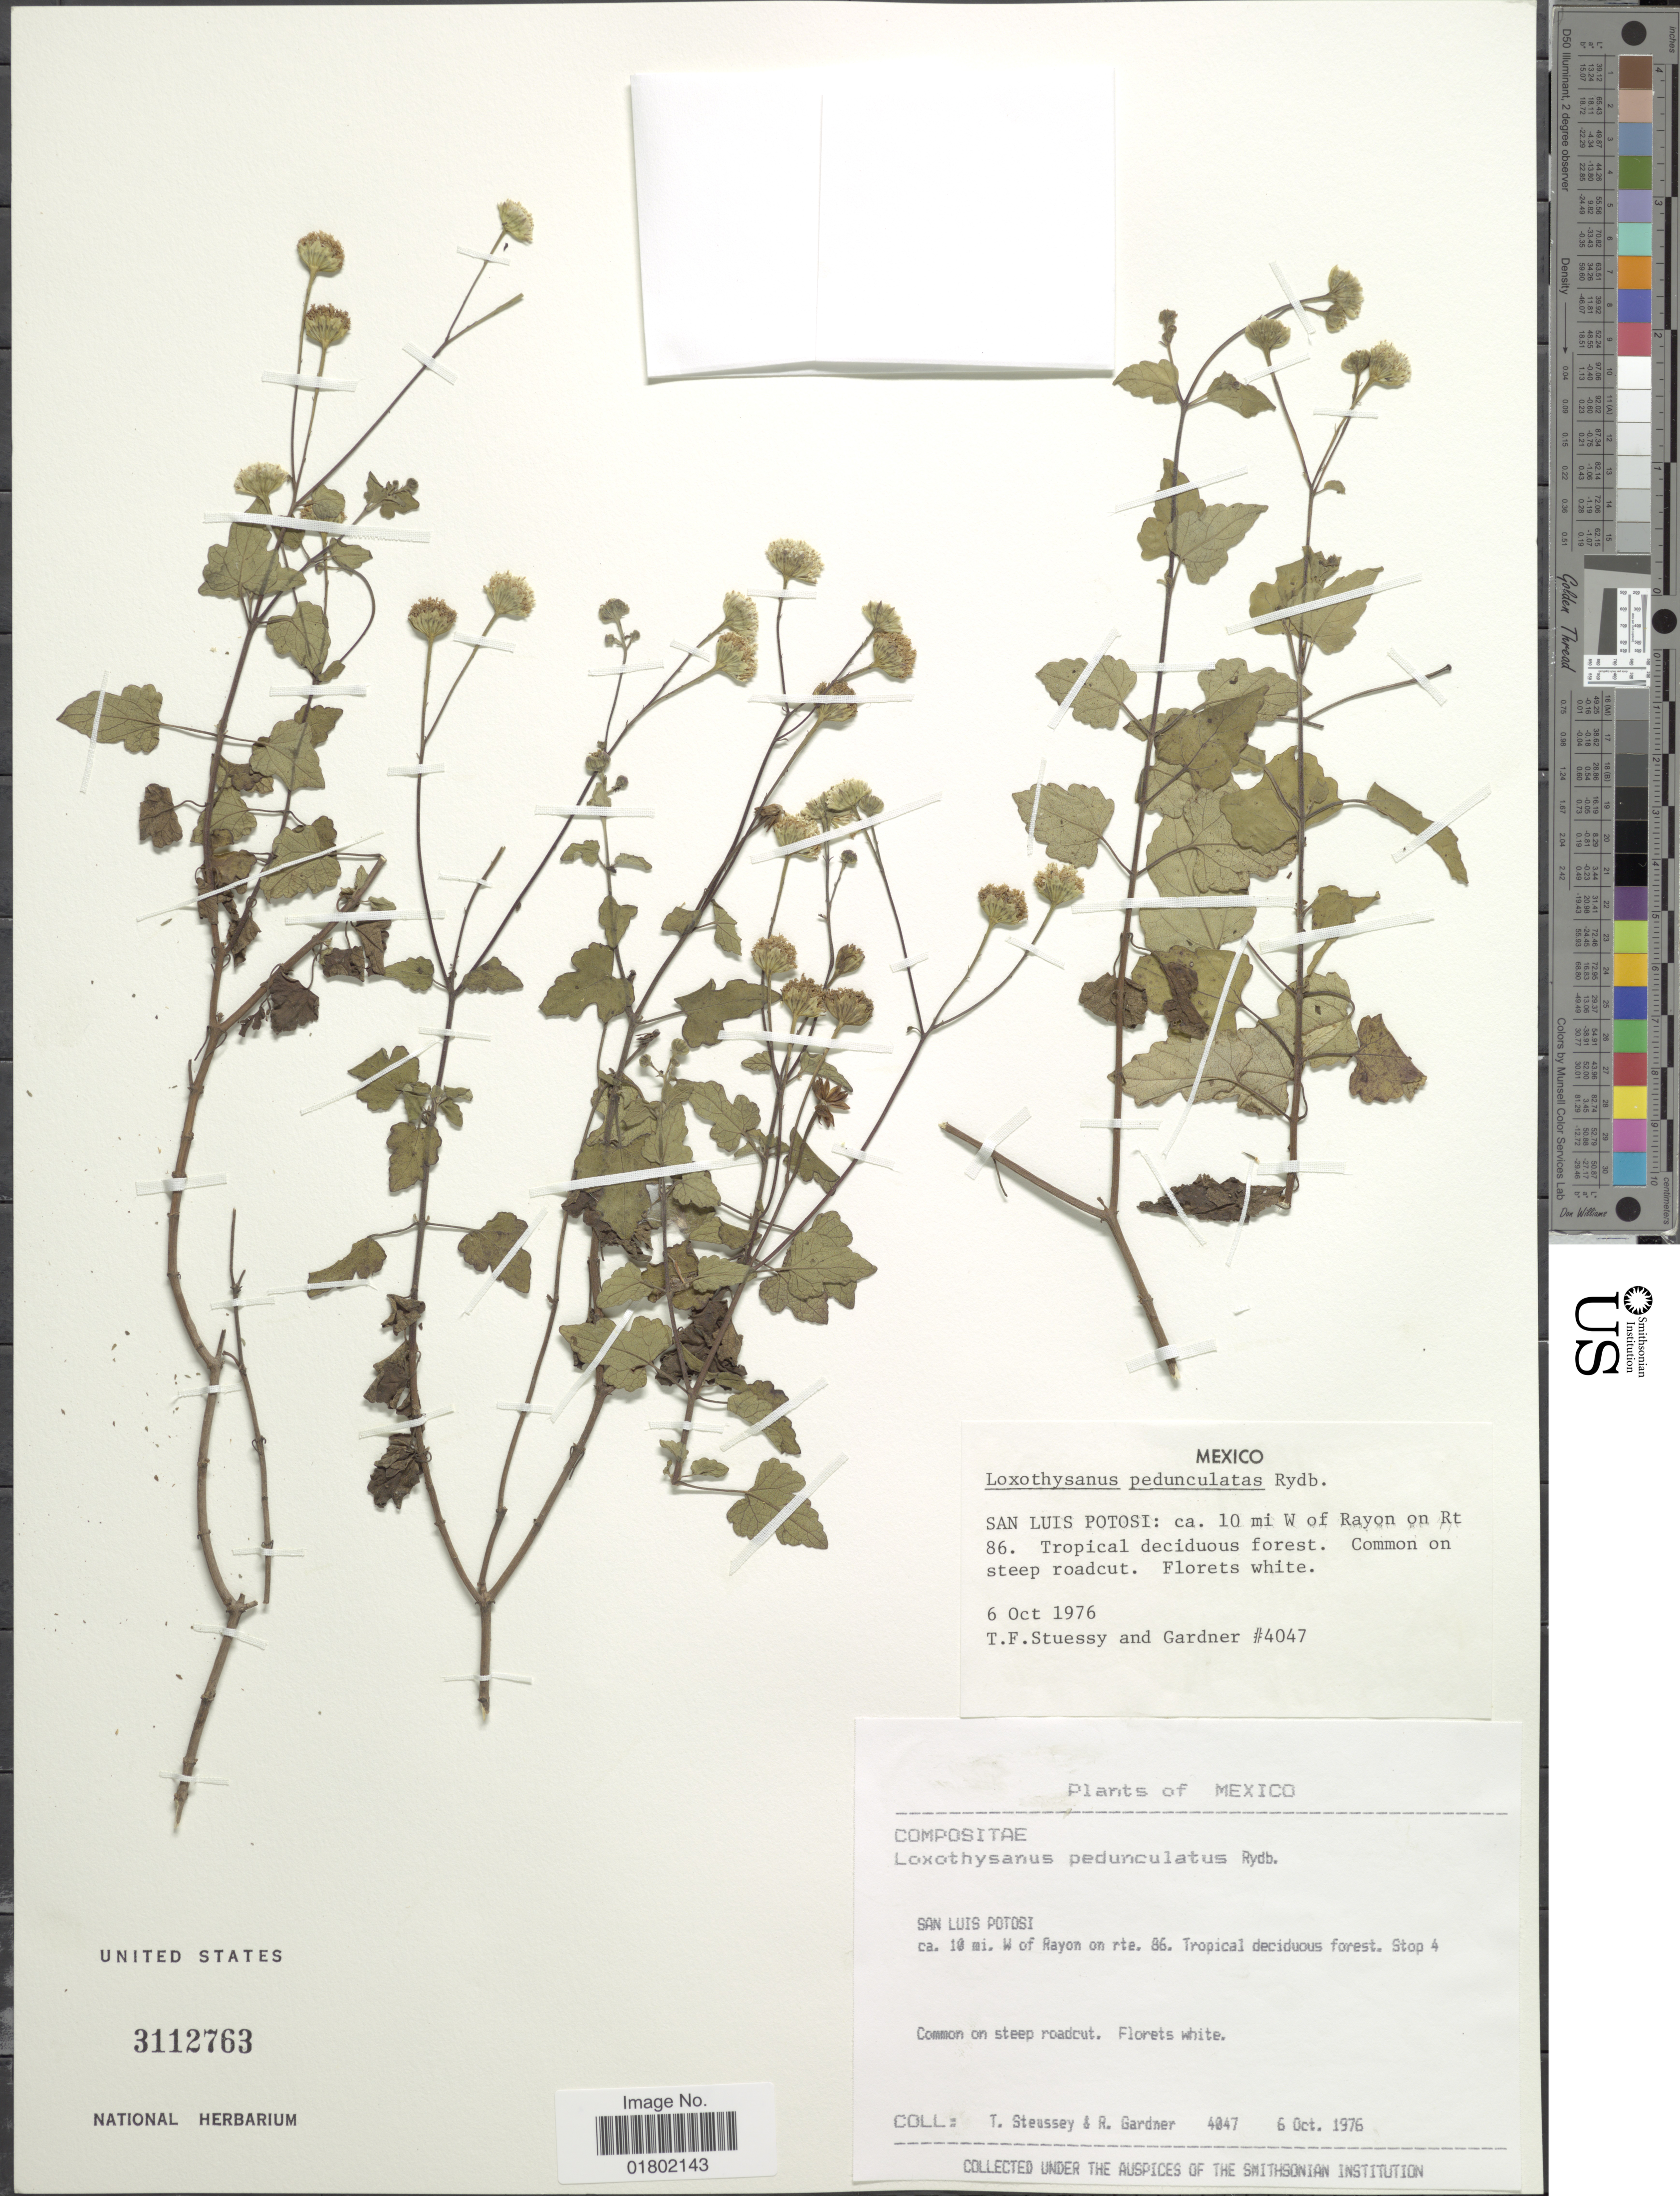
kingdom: Plantae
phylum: Tracheophyta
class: Magnoliopsida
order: Asterales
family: Asteraceae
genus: Loxothysanus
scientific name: Loxothysanus pedunculatus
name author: Rydb.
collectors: T. Steussey & R. C. Gardner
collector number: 4047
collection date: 1976-10-06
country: Mexico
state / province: San Luis Potosí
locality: Ca. 10 mi. W of Rayon on rte. 86, Tropical deciduous forest, stop 4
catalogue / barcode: US 3112763